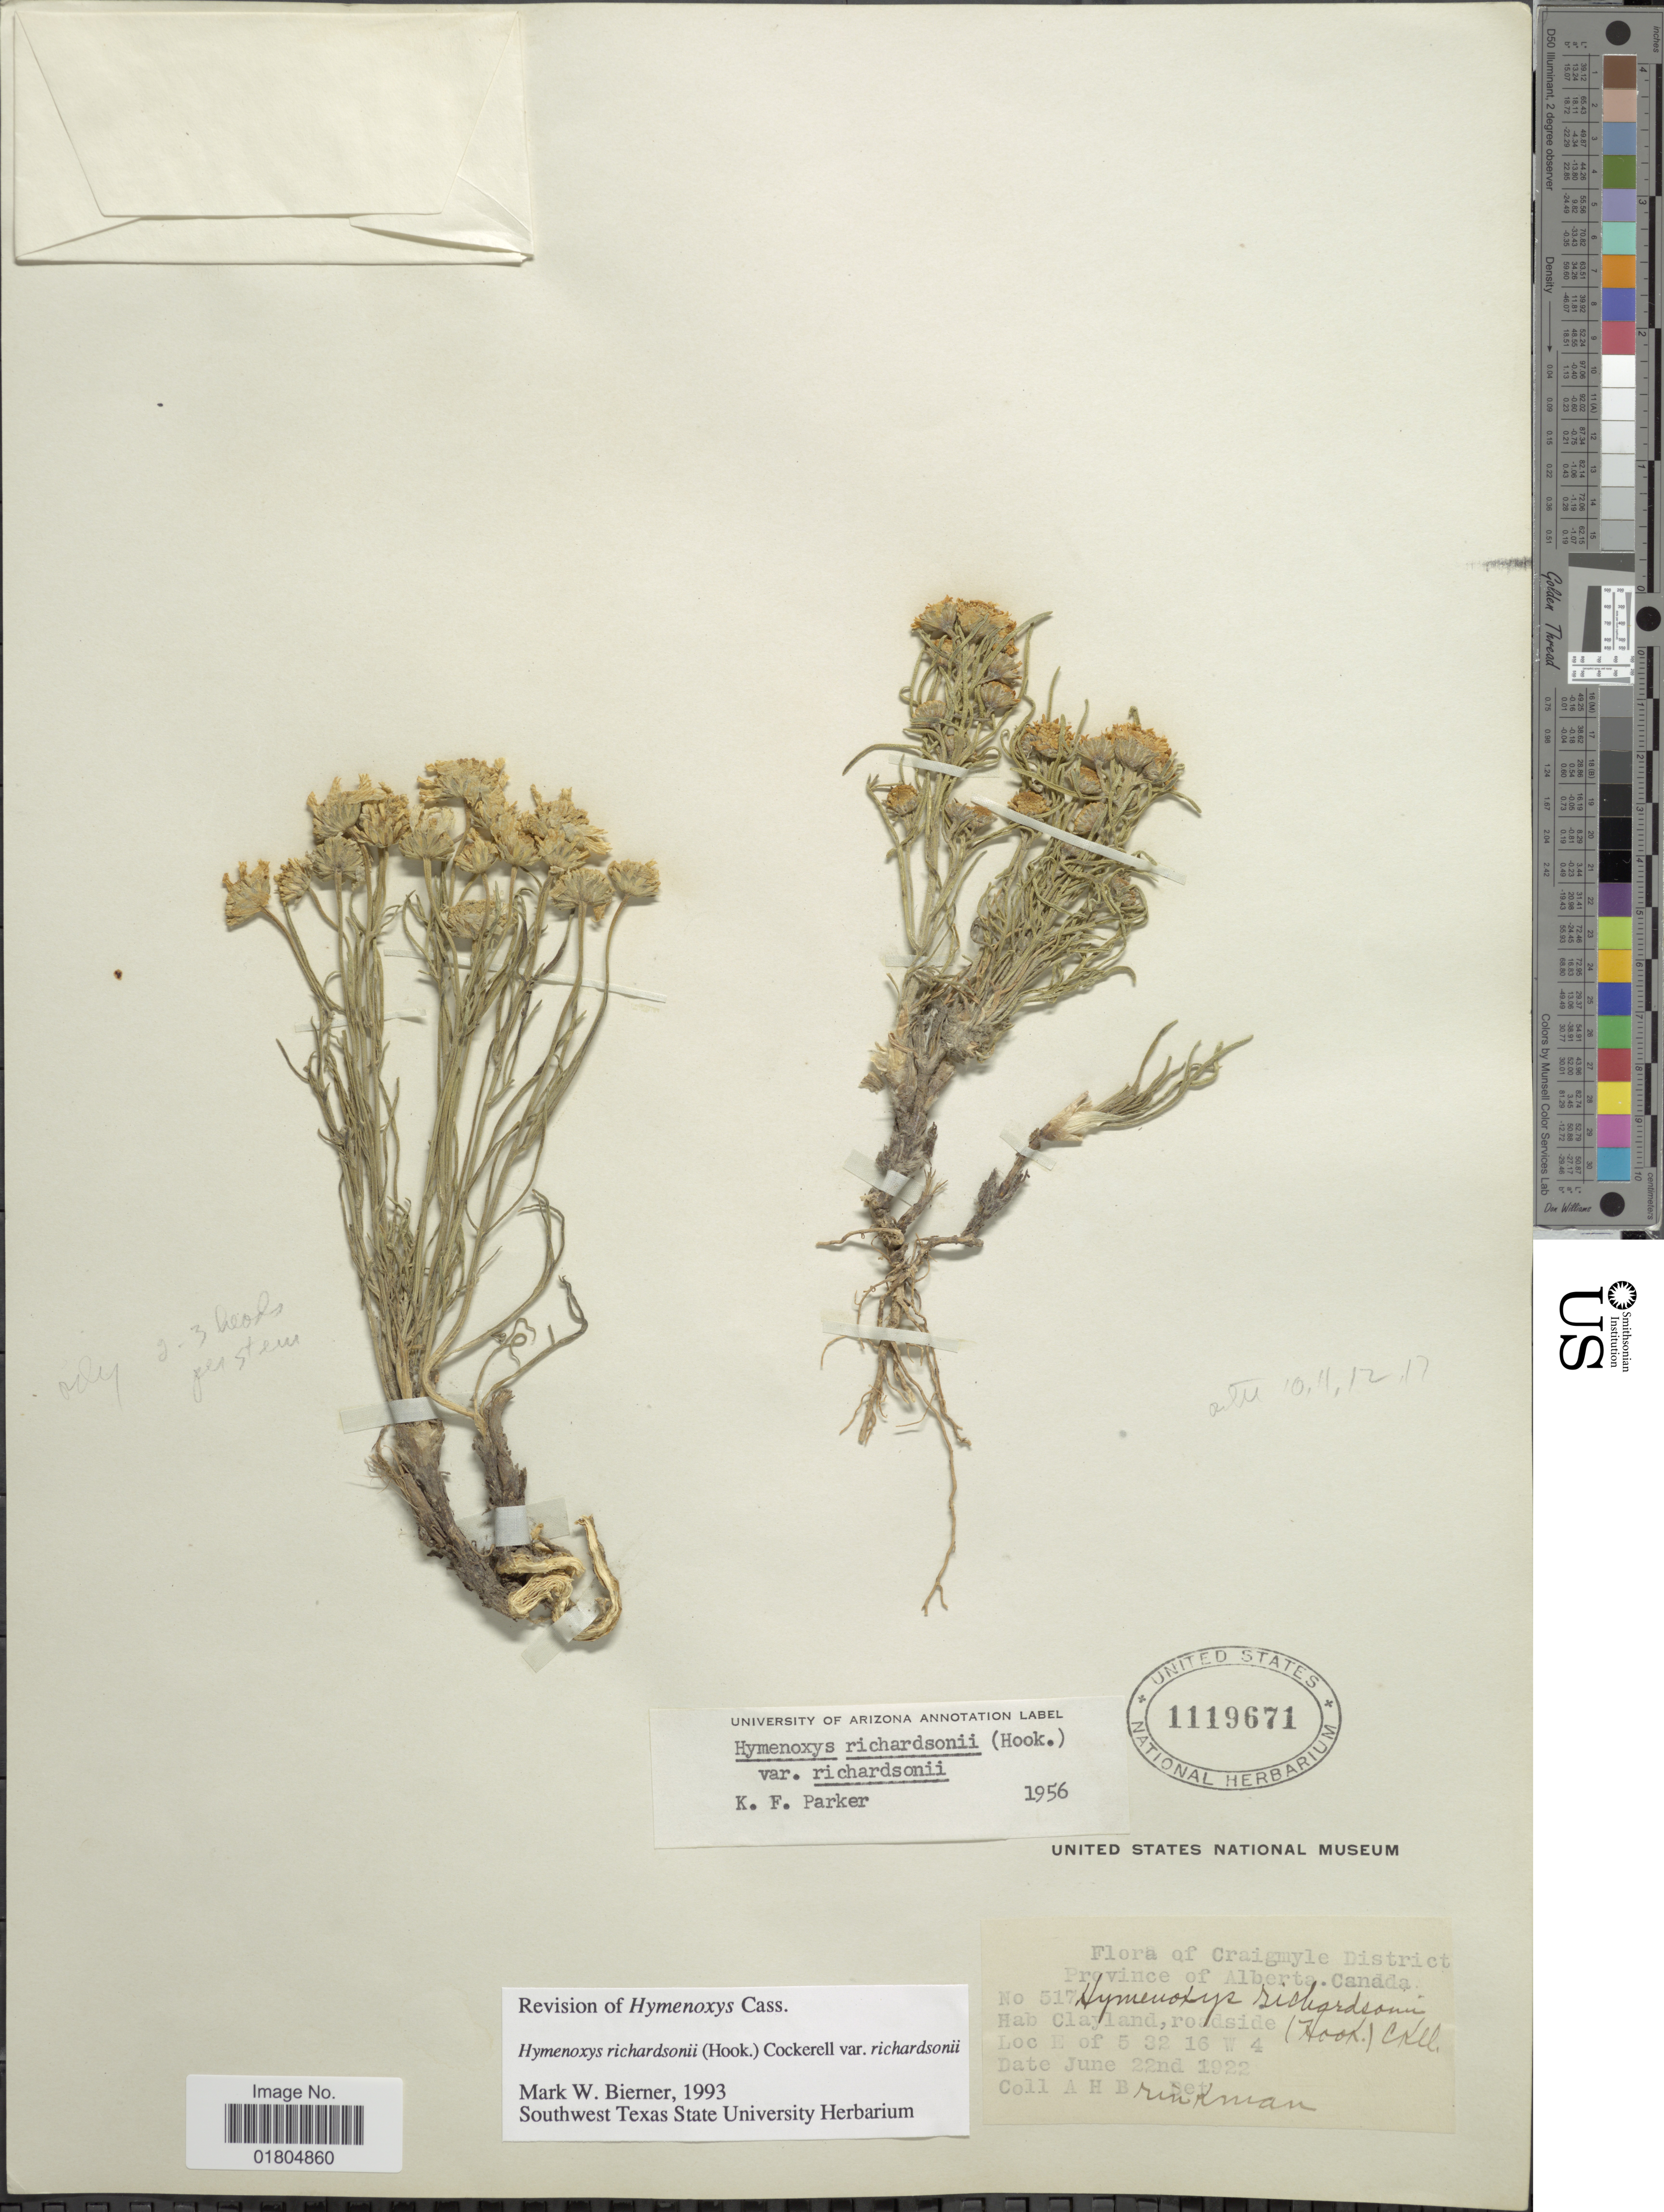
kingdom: Plantae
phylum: Tracheophyta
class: Magnoliopsida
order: Asterales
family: Asteraceae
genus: Hymenoxys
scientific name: Hymenoxys richardsonii var. richardsonii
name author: (Hook.) Cockerell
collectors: A. Brinkman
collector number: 517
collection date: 1922-06-22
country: Canada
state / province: Alberta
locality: Craigmyle District. E of 5 32 16 W 4 [unsure placement]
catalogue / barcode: US 1119671